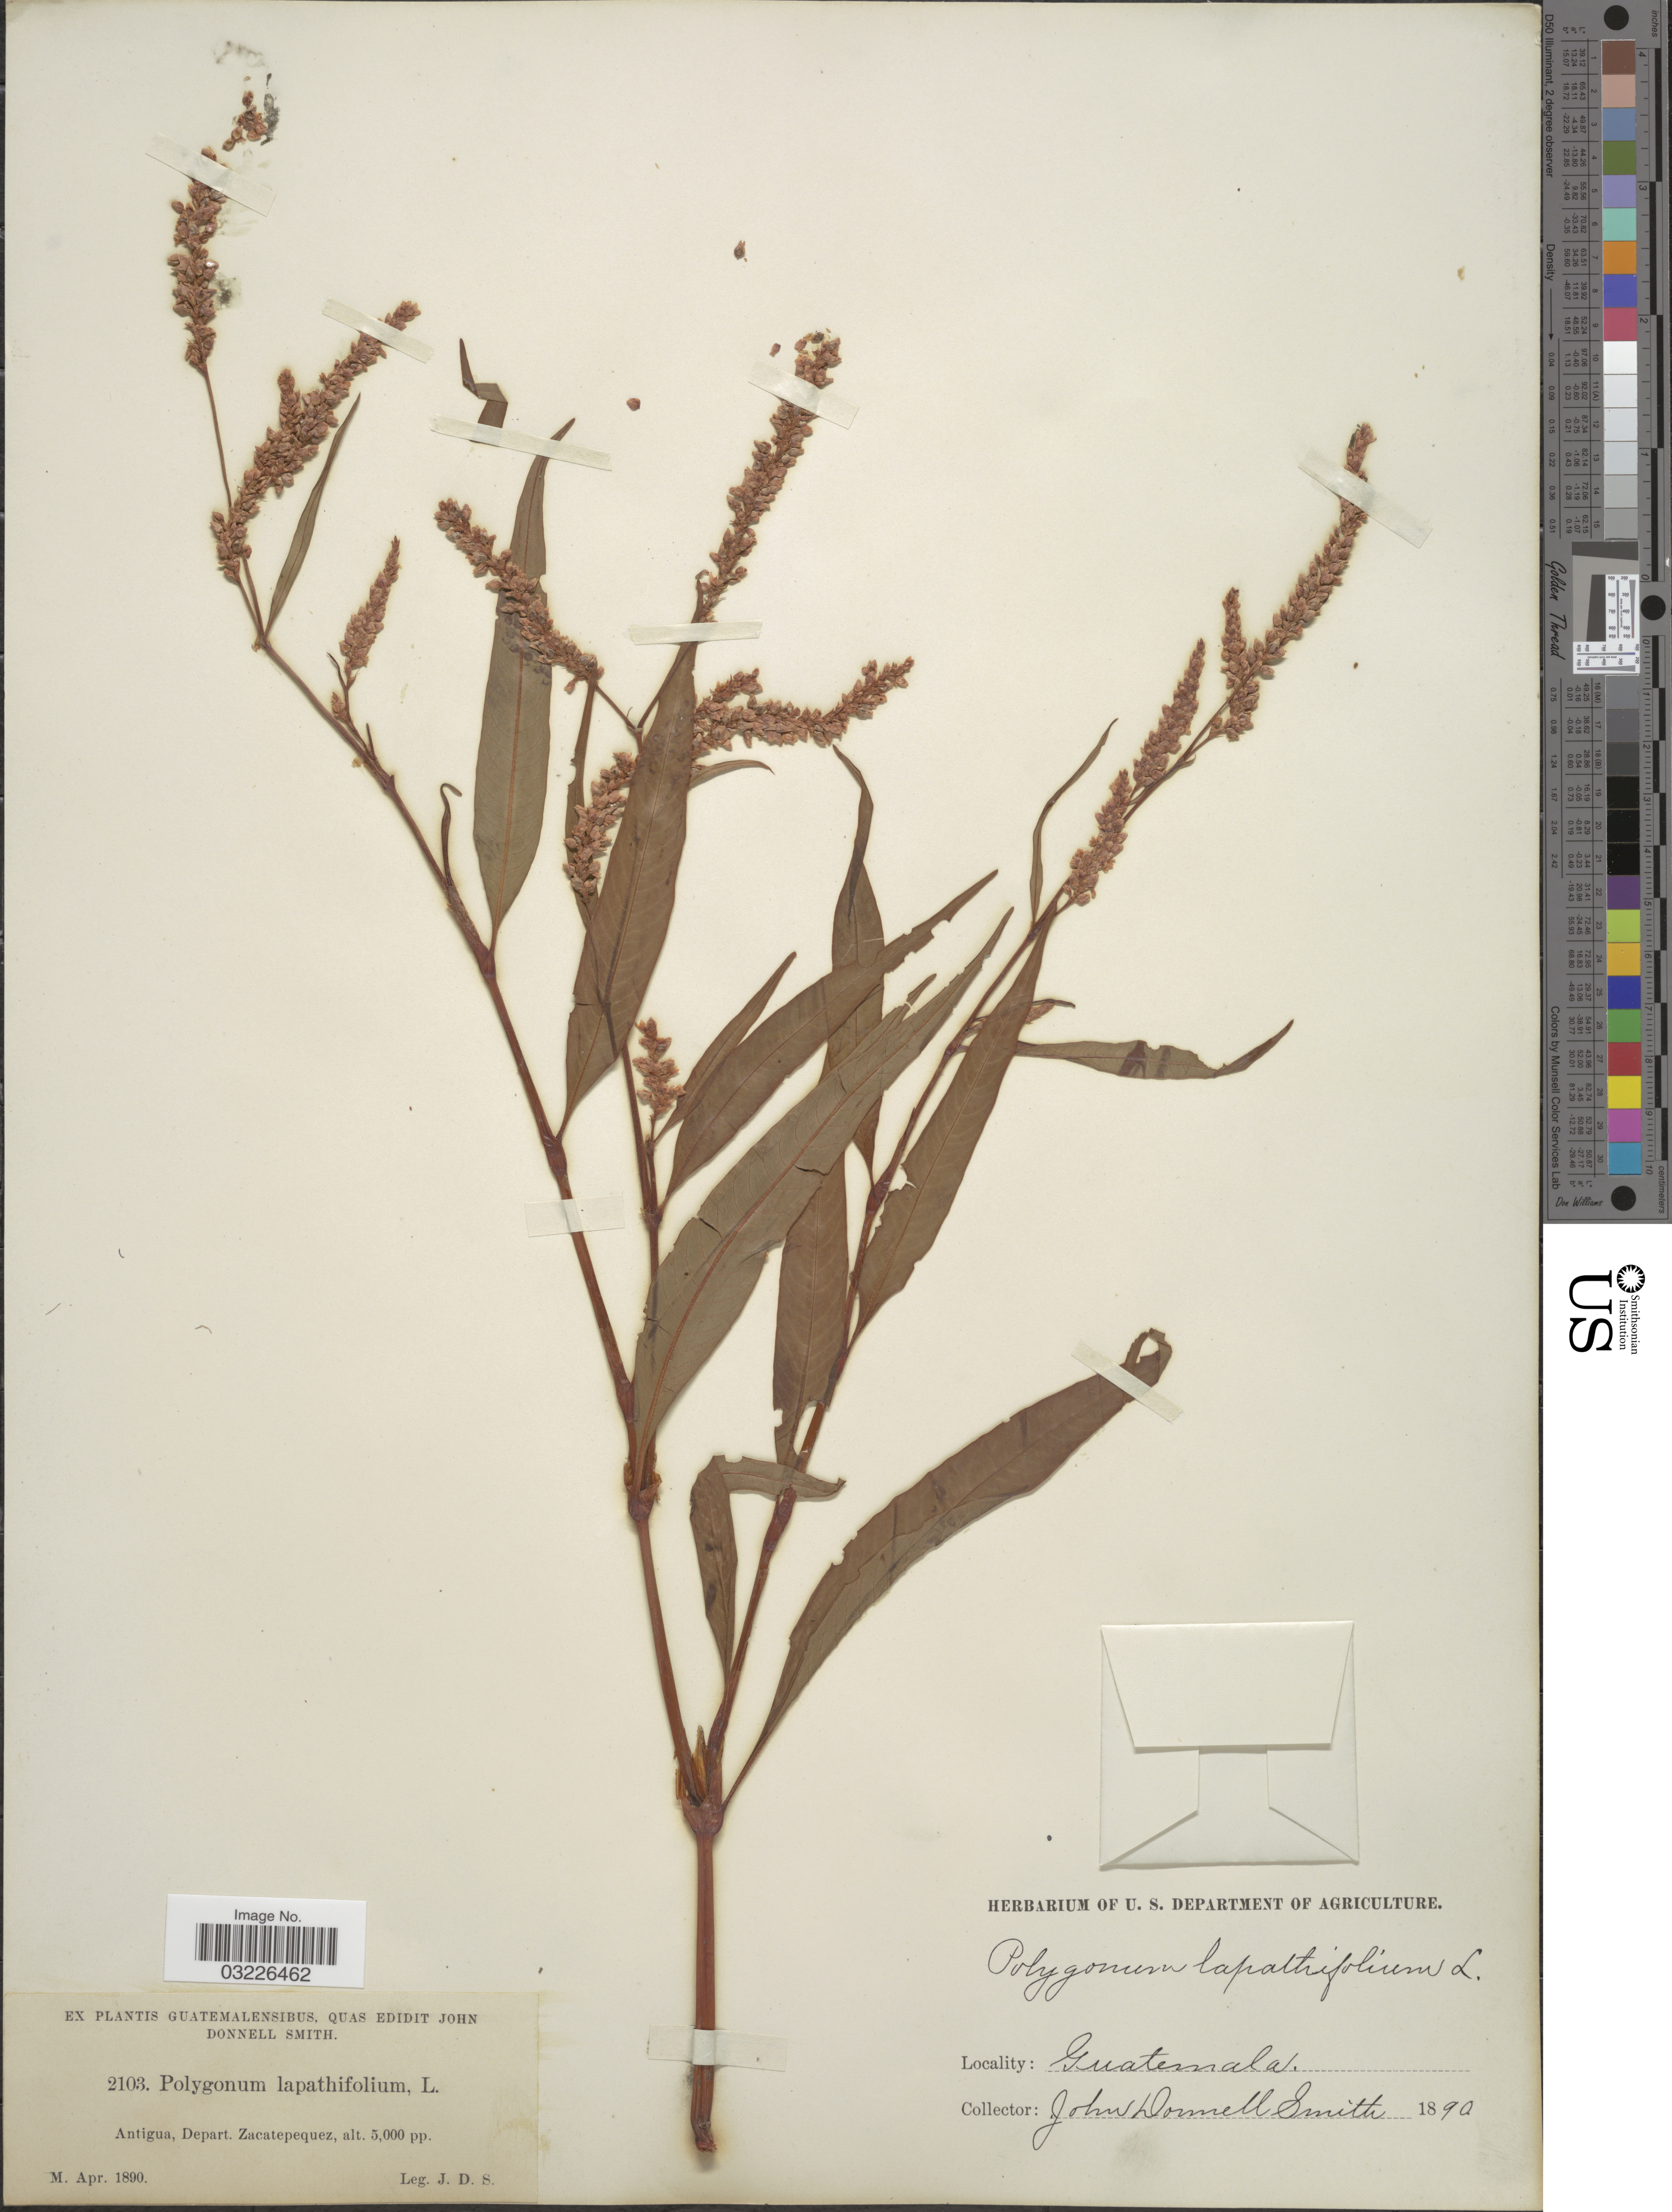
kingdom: Plantae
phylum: Tracheophyta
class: Magnoliopsida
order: Caryophyllales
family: Polygonaceae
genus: Polygonum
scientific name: Polygonum mexicanum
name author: Small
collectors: J. Donnell Smith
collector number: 2103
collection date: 1890-04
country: Guatemala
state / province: Sacatepéquez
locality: Antigua, Depart. Zacatepequez.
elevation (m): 1524